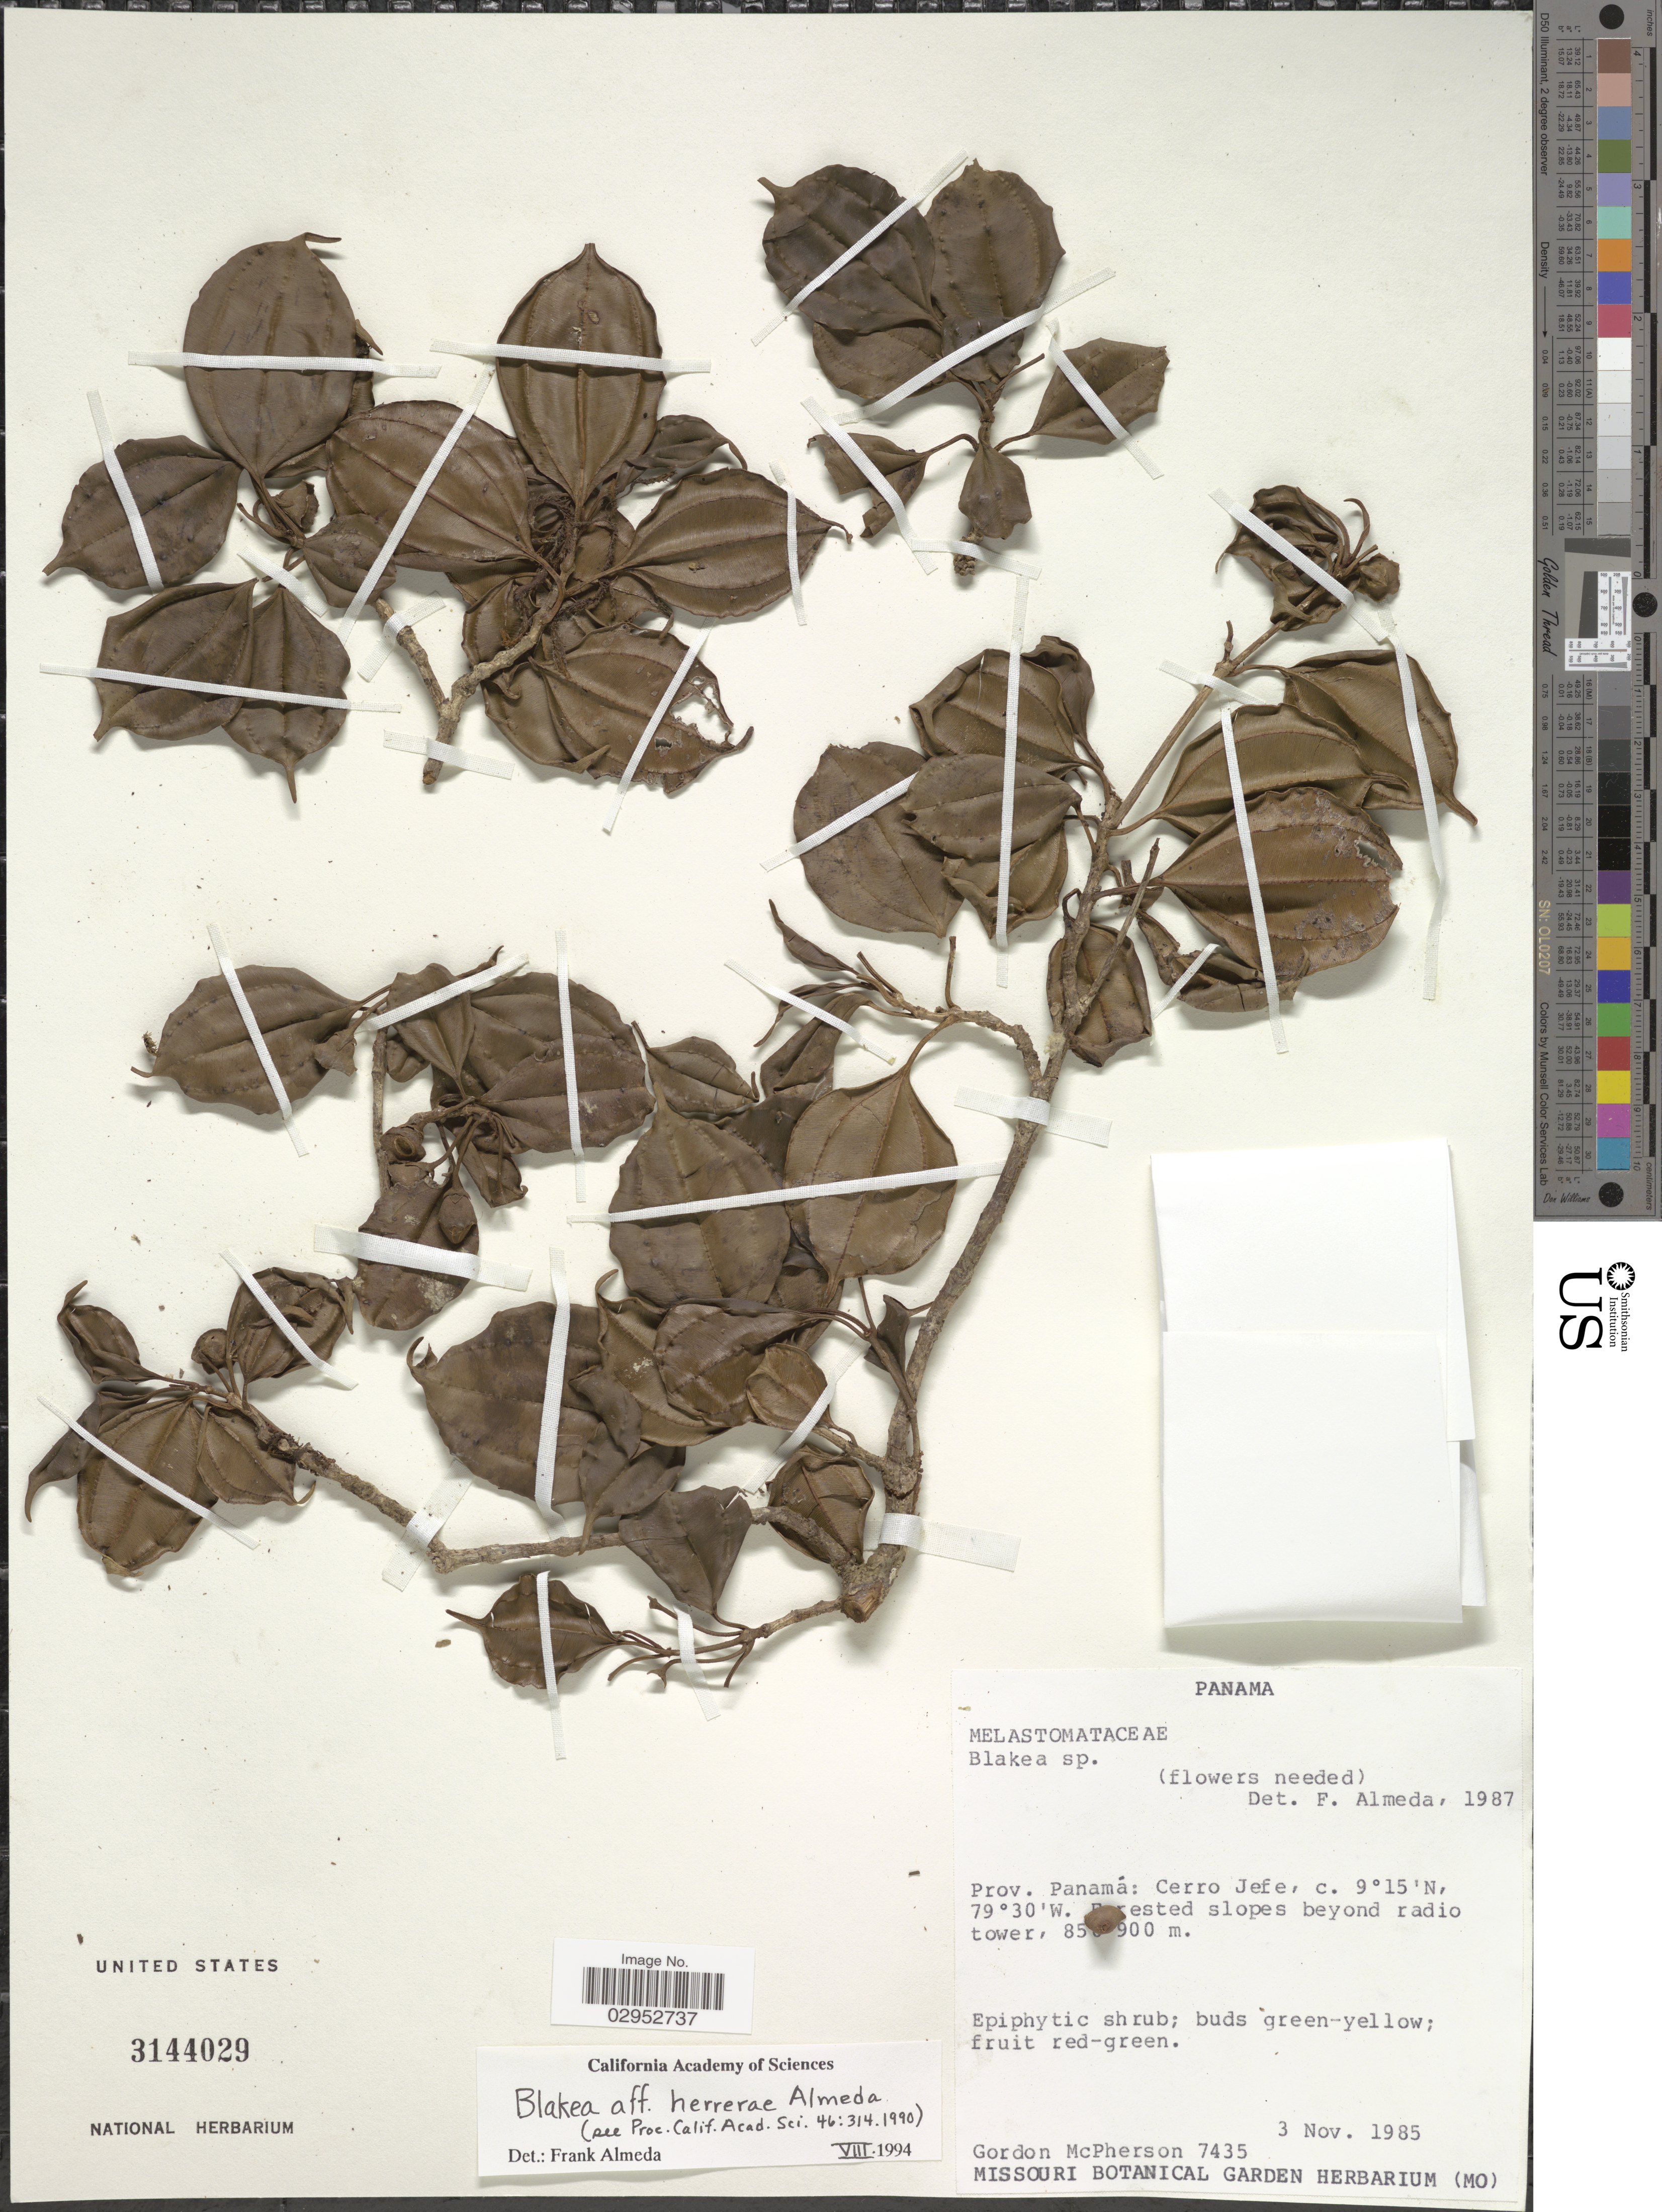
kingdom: Plantae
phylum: Tracheophyta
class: Magnoliopsida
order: Myrtales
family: Melastomataceae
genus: Blakea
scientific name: Blakea herrerae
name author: Almeda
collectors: G. McPherson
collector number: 7435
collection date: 1985-11-03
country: Panama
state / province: Panamá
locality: Prov. Panamá: Cerro Jefe.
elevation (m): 850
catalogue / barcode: US 3144029